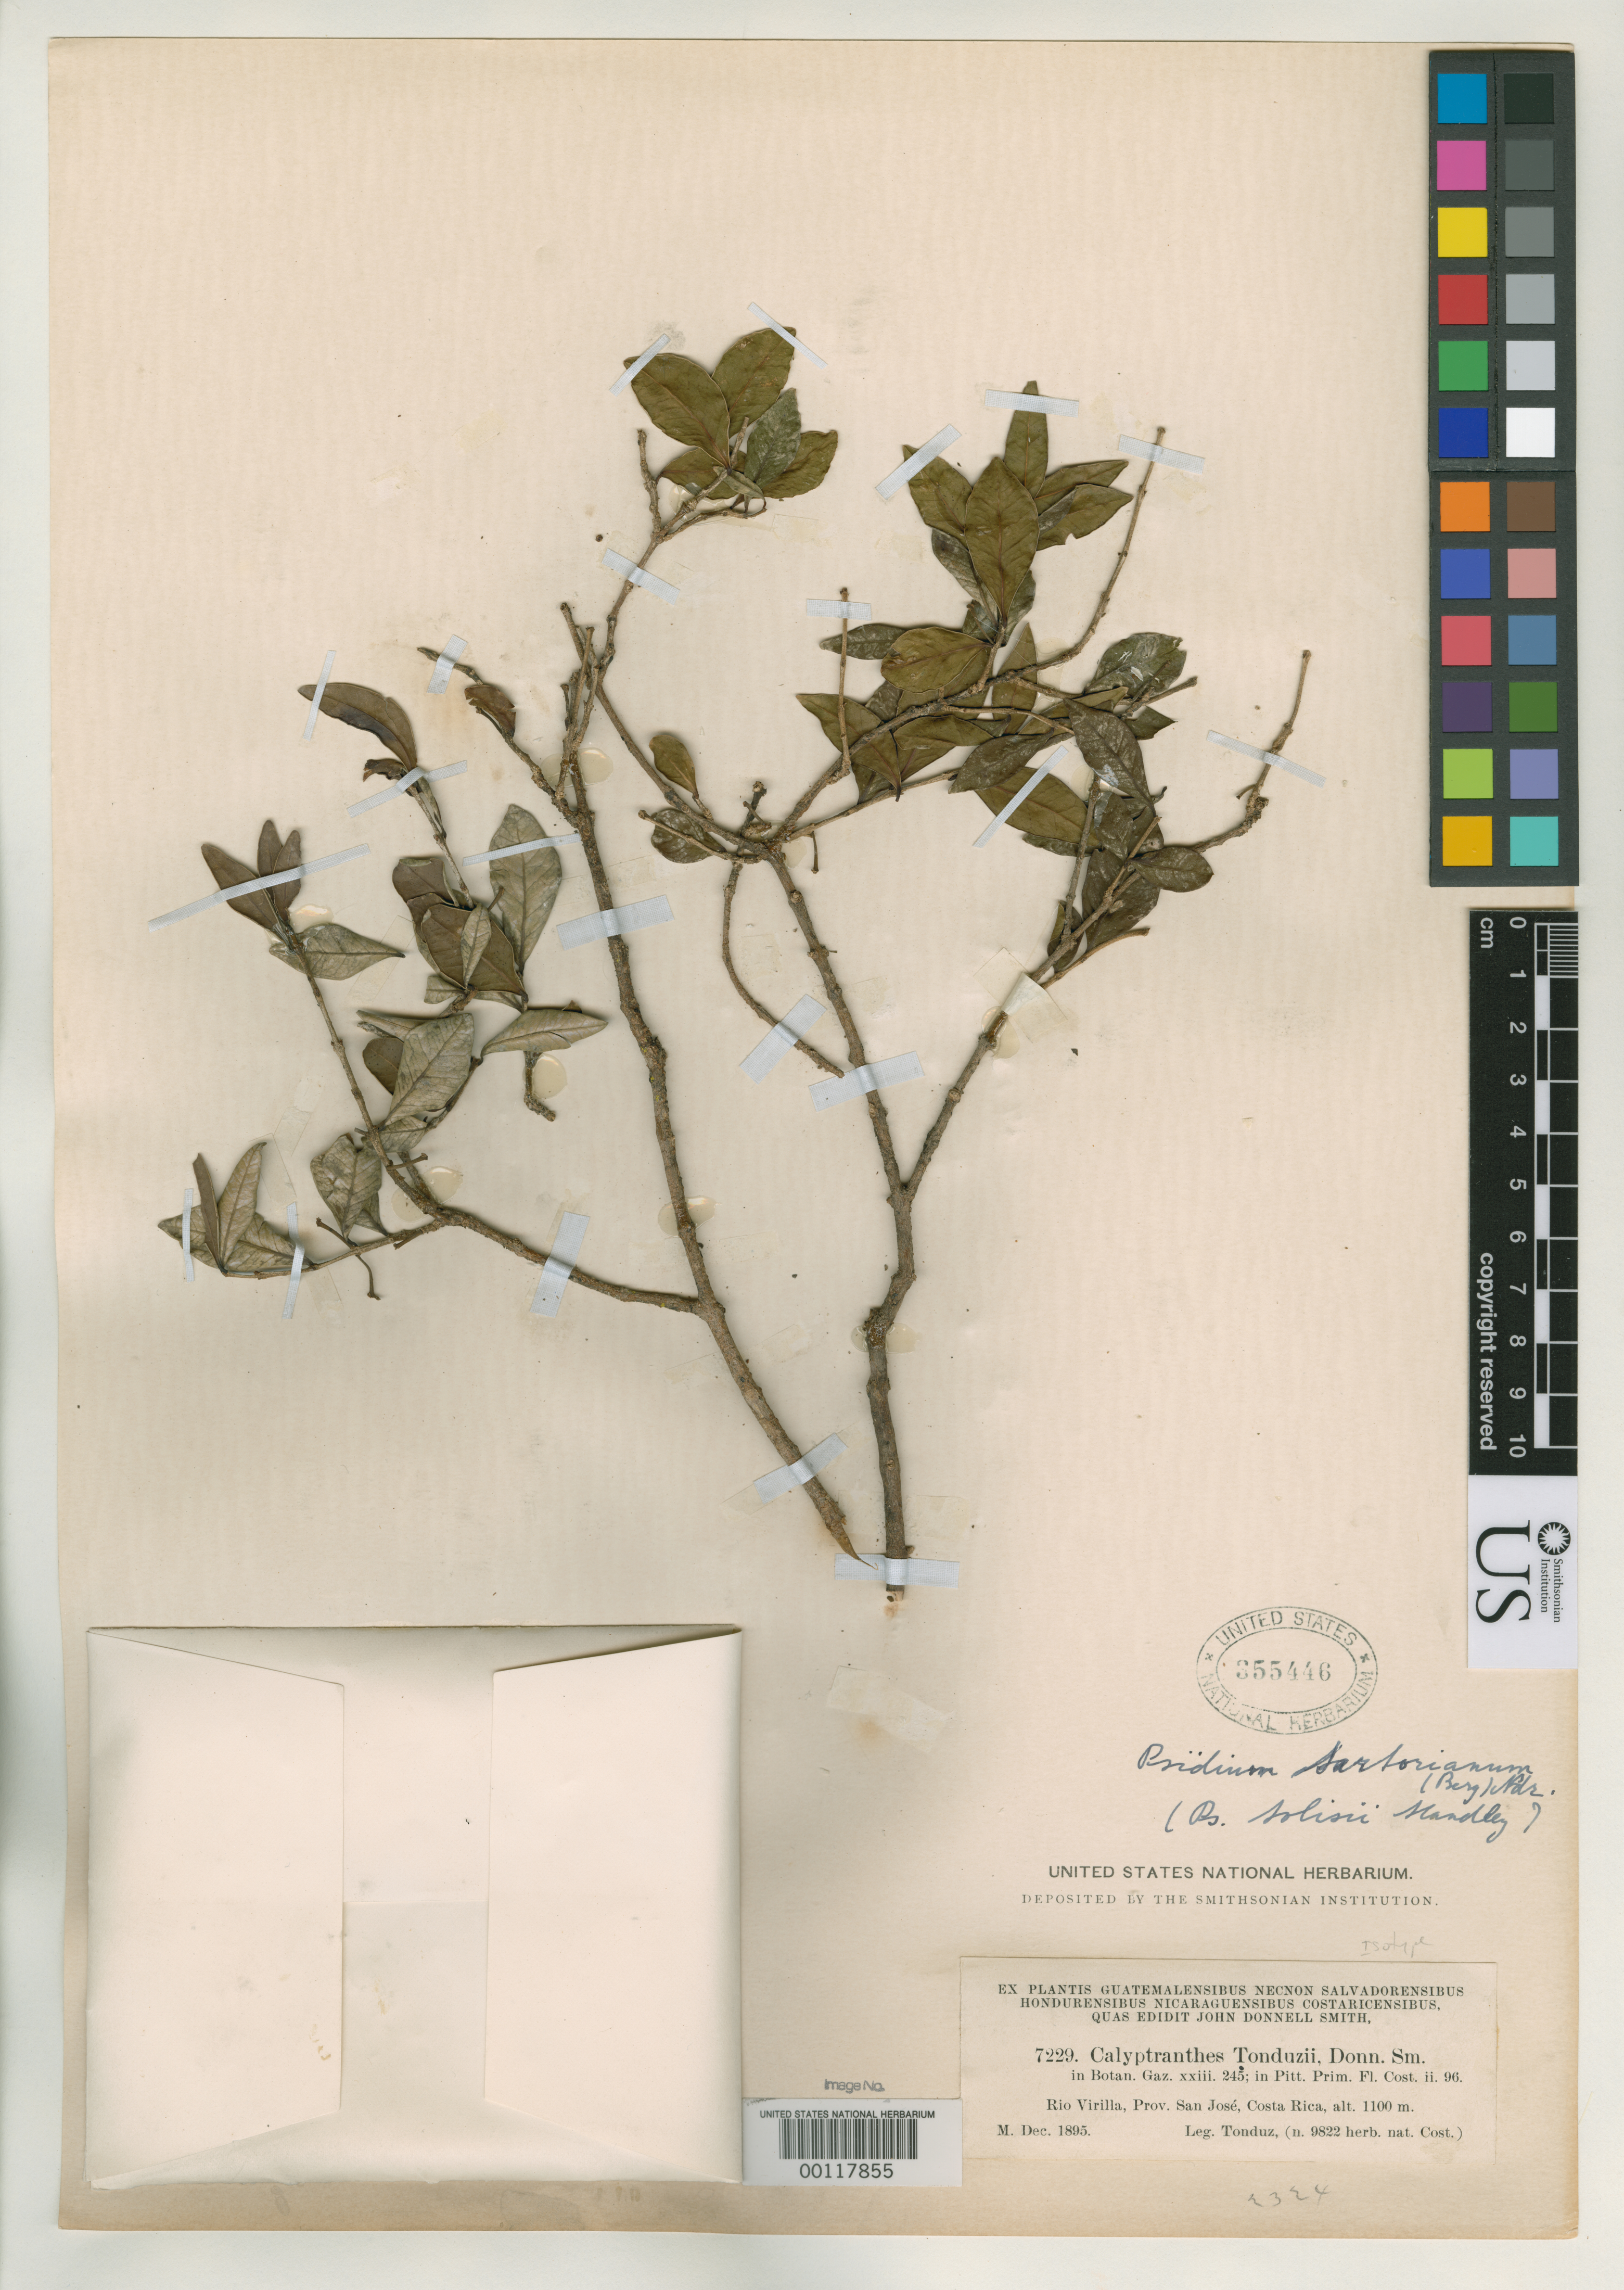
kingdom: Plantae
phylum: Tracheophyta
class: Magnoliopsida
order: Myrtales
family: Myrtaceae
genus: Calyptranthes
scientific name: Calyptranthes tonduzii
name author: Donn. Sm.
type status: Isotype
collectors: A. Tonduz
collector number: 9822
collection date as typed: Dec 1895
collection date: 1895-12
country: Costa Rica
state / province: San José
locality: Rio Virilla, Prov. San José. [Protologue: Banks of the River Virilla, alt. 3400 ft.]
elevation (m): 1100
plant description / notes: Cited 1963 by R. McVaugh in Fl. Guatemala 7: 401.; Protologue, "Tonduz, no. 9822 herb. nat. C.R.", =J.D. Smith 7229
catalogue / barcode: US 355446